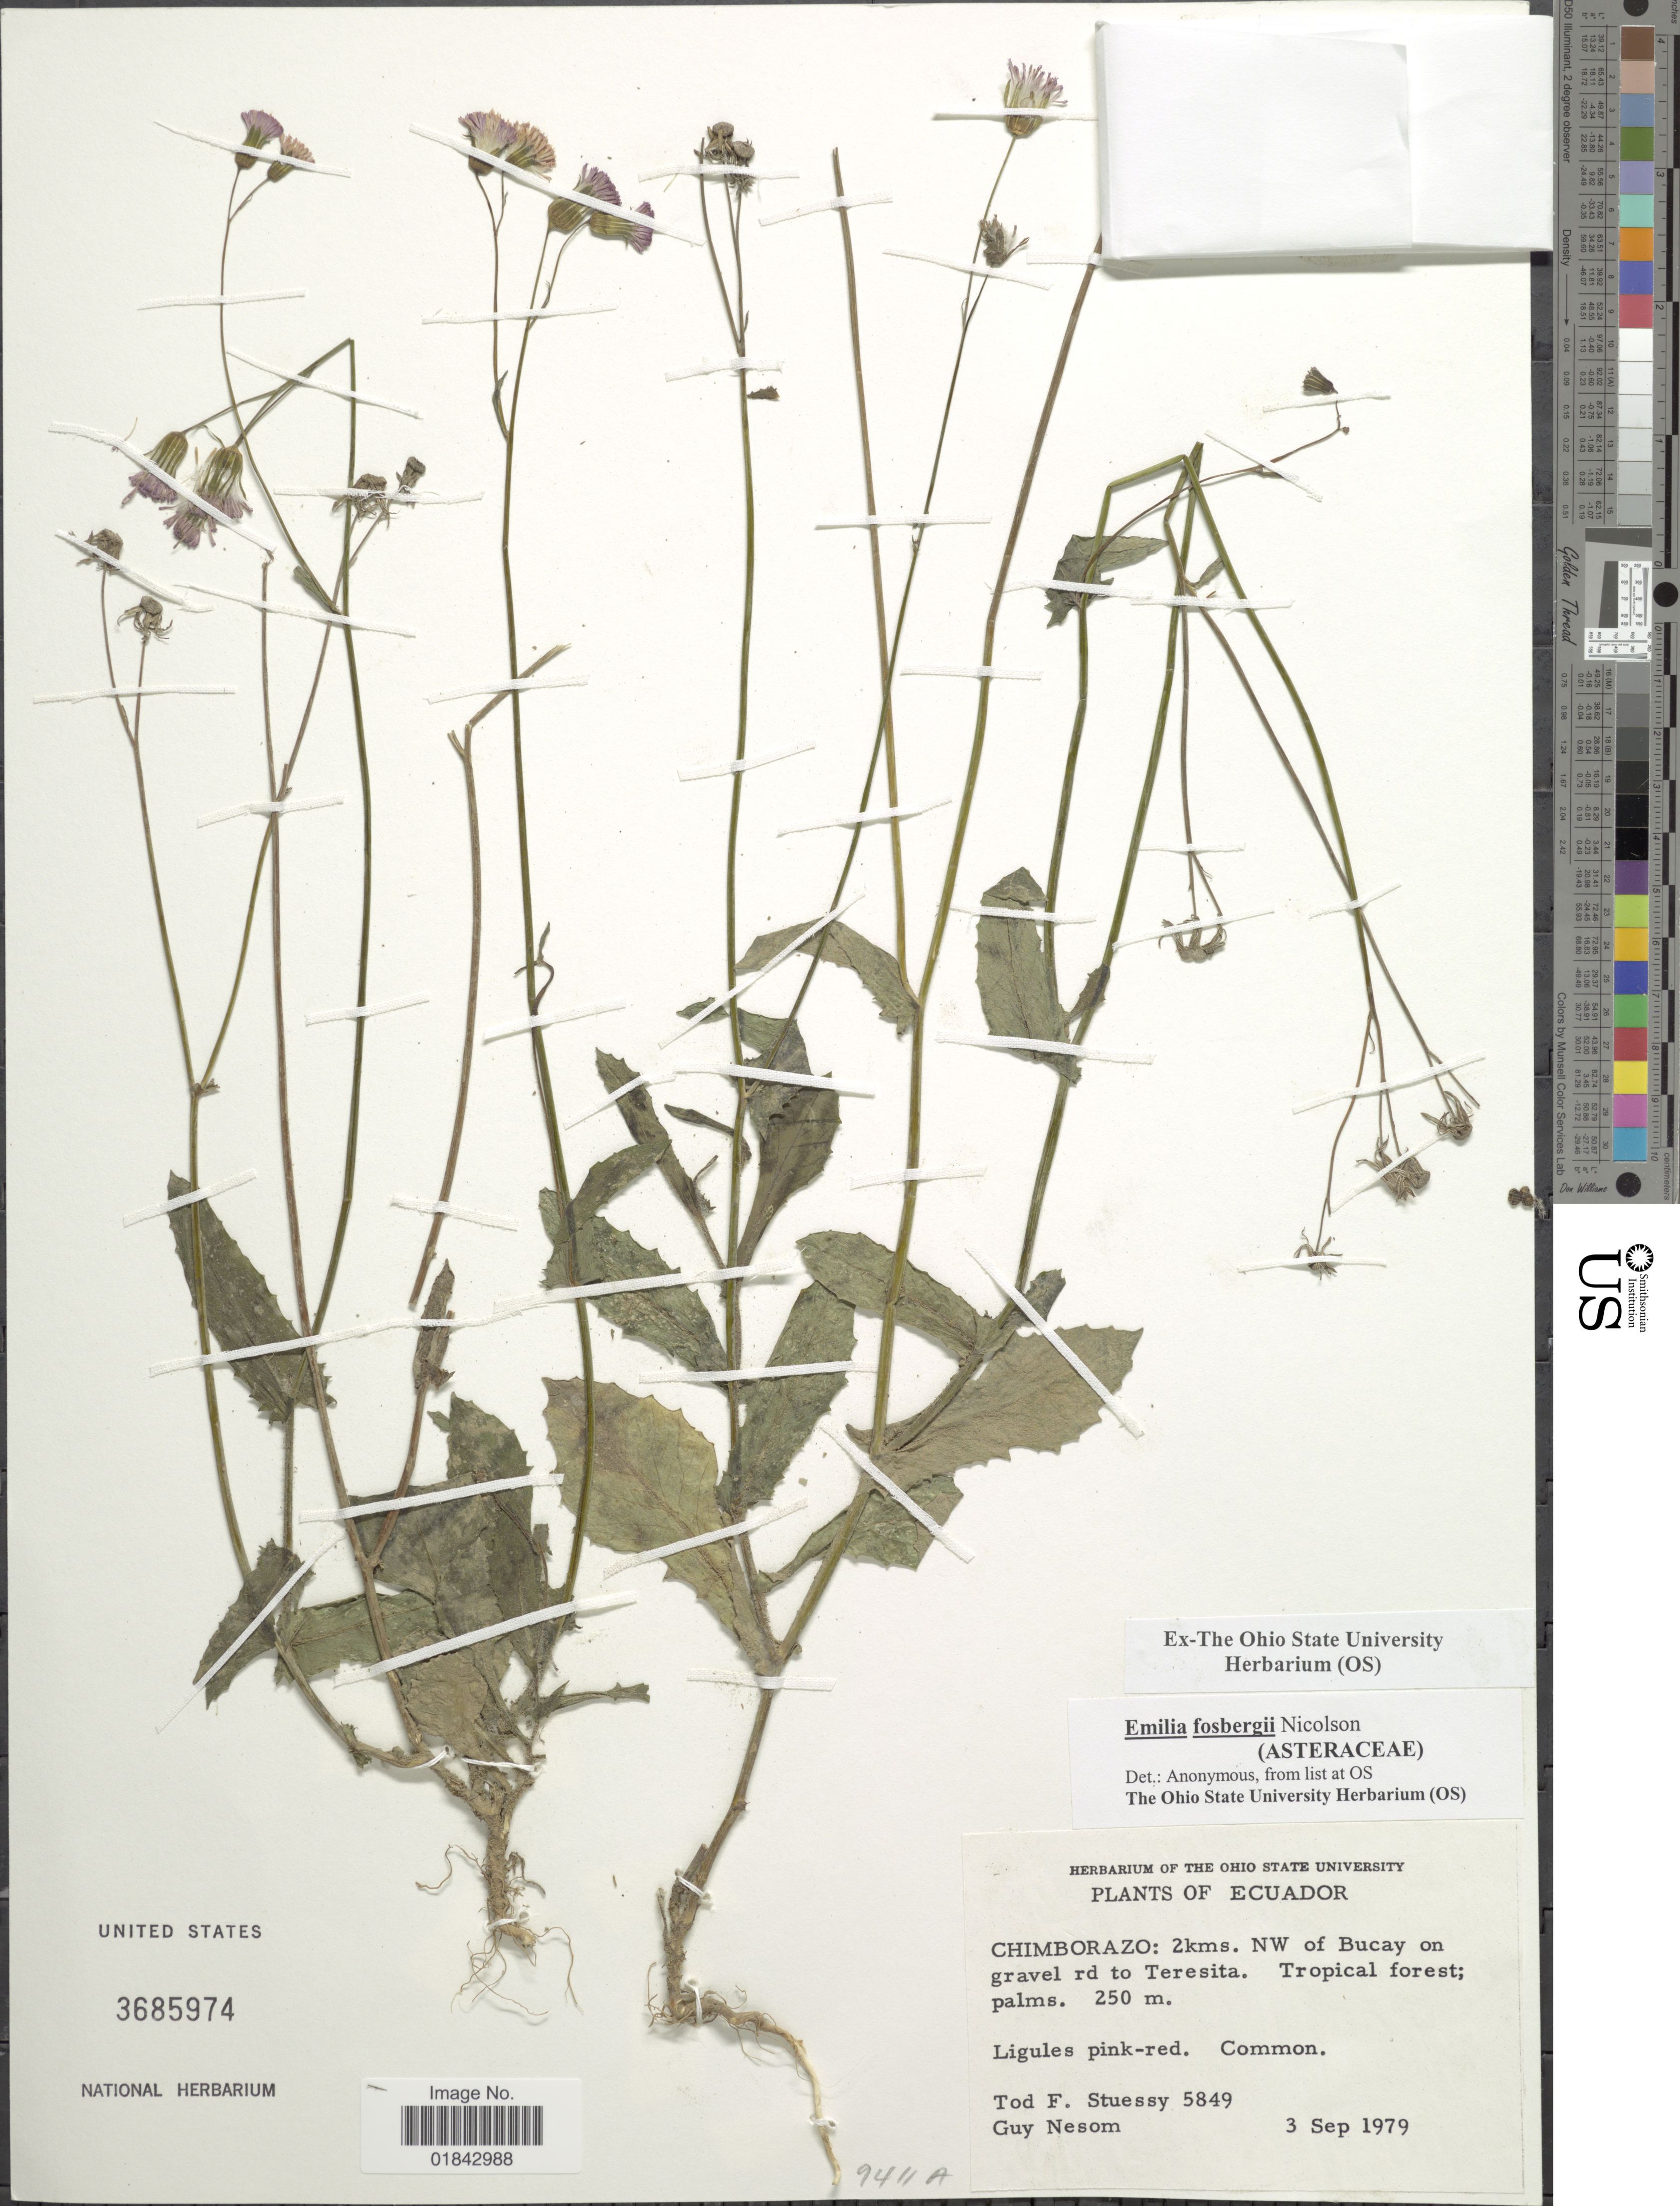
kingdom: Plantae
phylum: Tracheophyta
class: Magnoliopsida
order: Asterales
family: Asteraceae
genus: Emilia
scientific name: Emilia fosbergii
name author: Nicolson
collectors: T. Stuessy & G. Nesom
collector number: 5849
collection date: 1979-09-03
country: Ecuador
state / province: Chimborazo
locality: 2 kms. NW of Bucay on gravel rd to Teresita, tropical forest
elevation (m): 250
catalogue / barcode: US 3685974